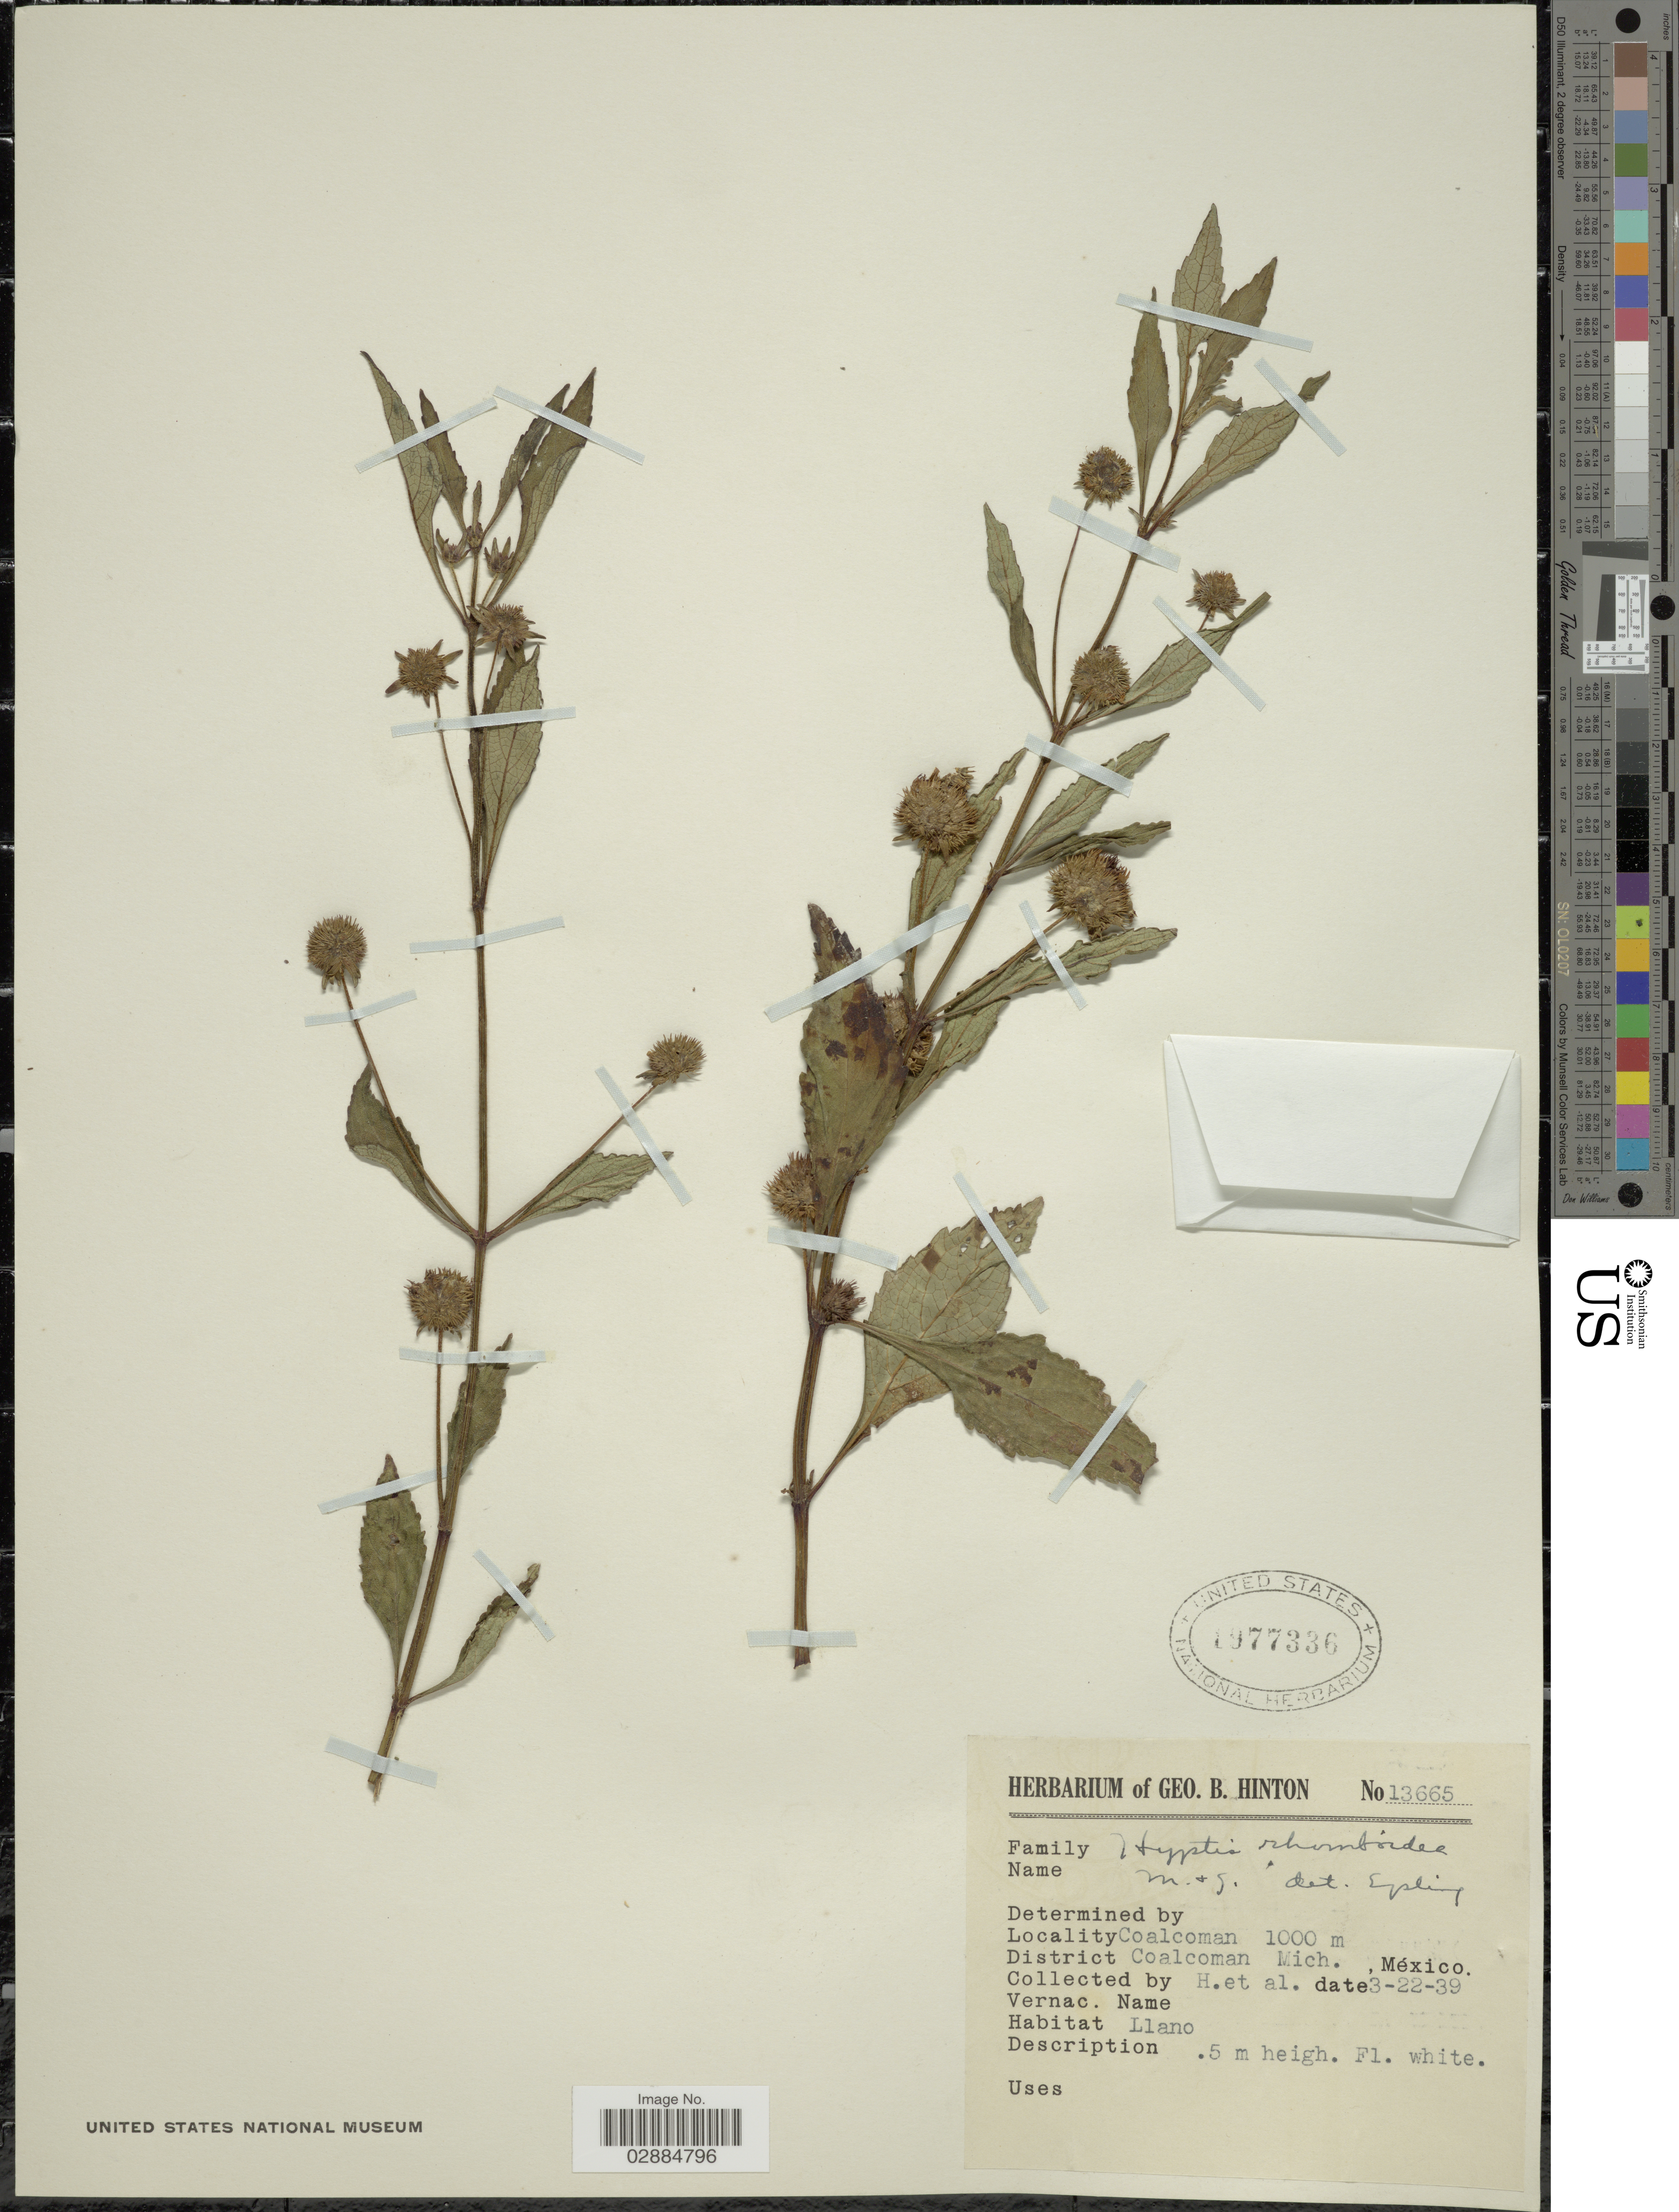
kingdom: Plantae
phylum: Tracheophyta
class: Magnoliopsida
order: Lamiales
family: Lamiaceae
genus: Hyptis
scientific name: Hyptis capitata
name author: Jacq.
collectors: G. B. Hinton & et al.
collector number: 13665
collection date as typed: Transcribed d/m/y: 22/3/39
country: Mexico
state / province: Michoacán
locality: Coalcoman, District Coalcoman Mich.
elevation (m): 1000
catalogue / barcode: US 1977336